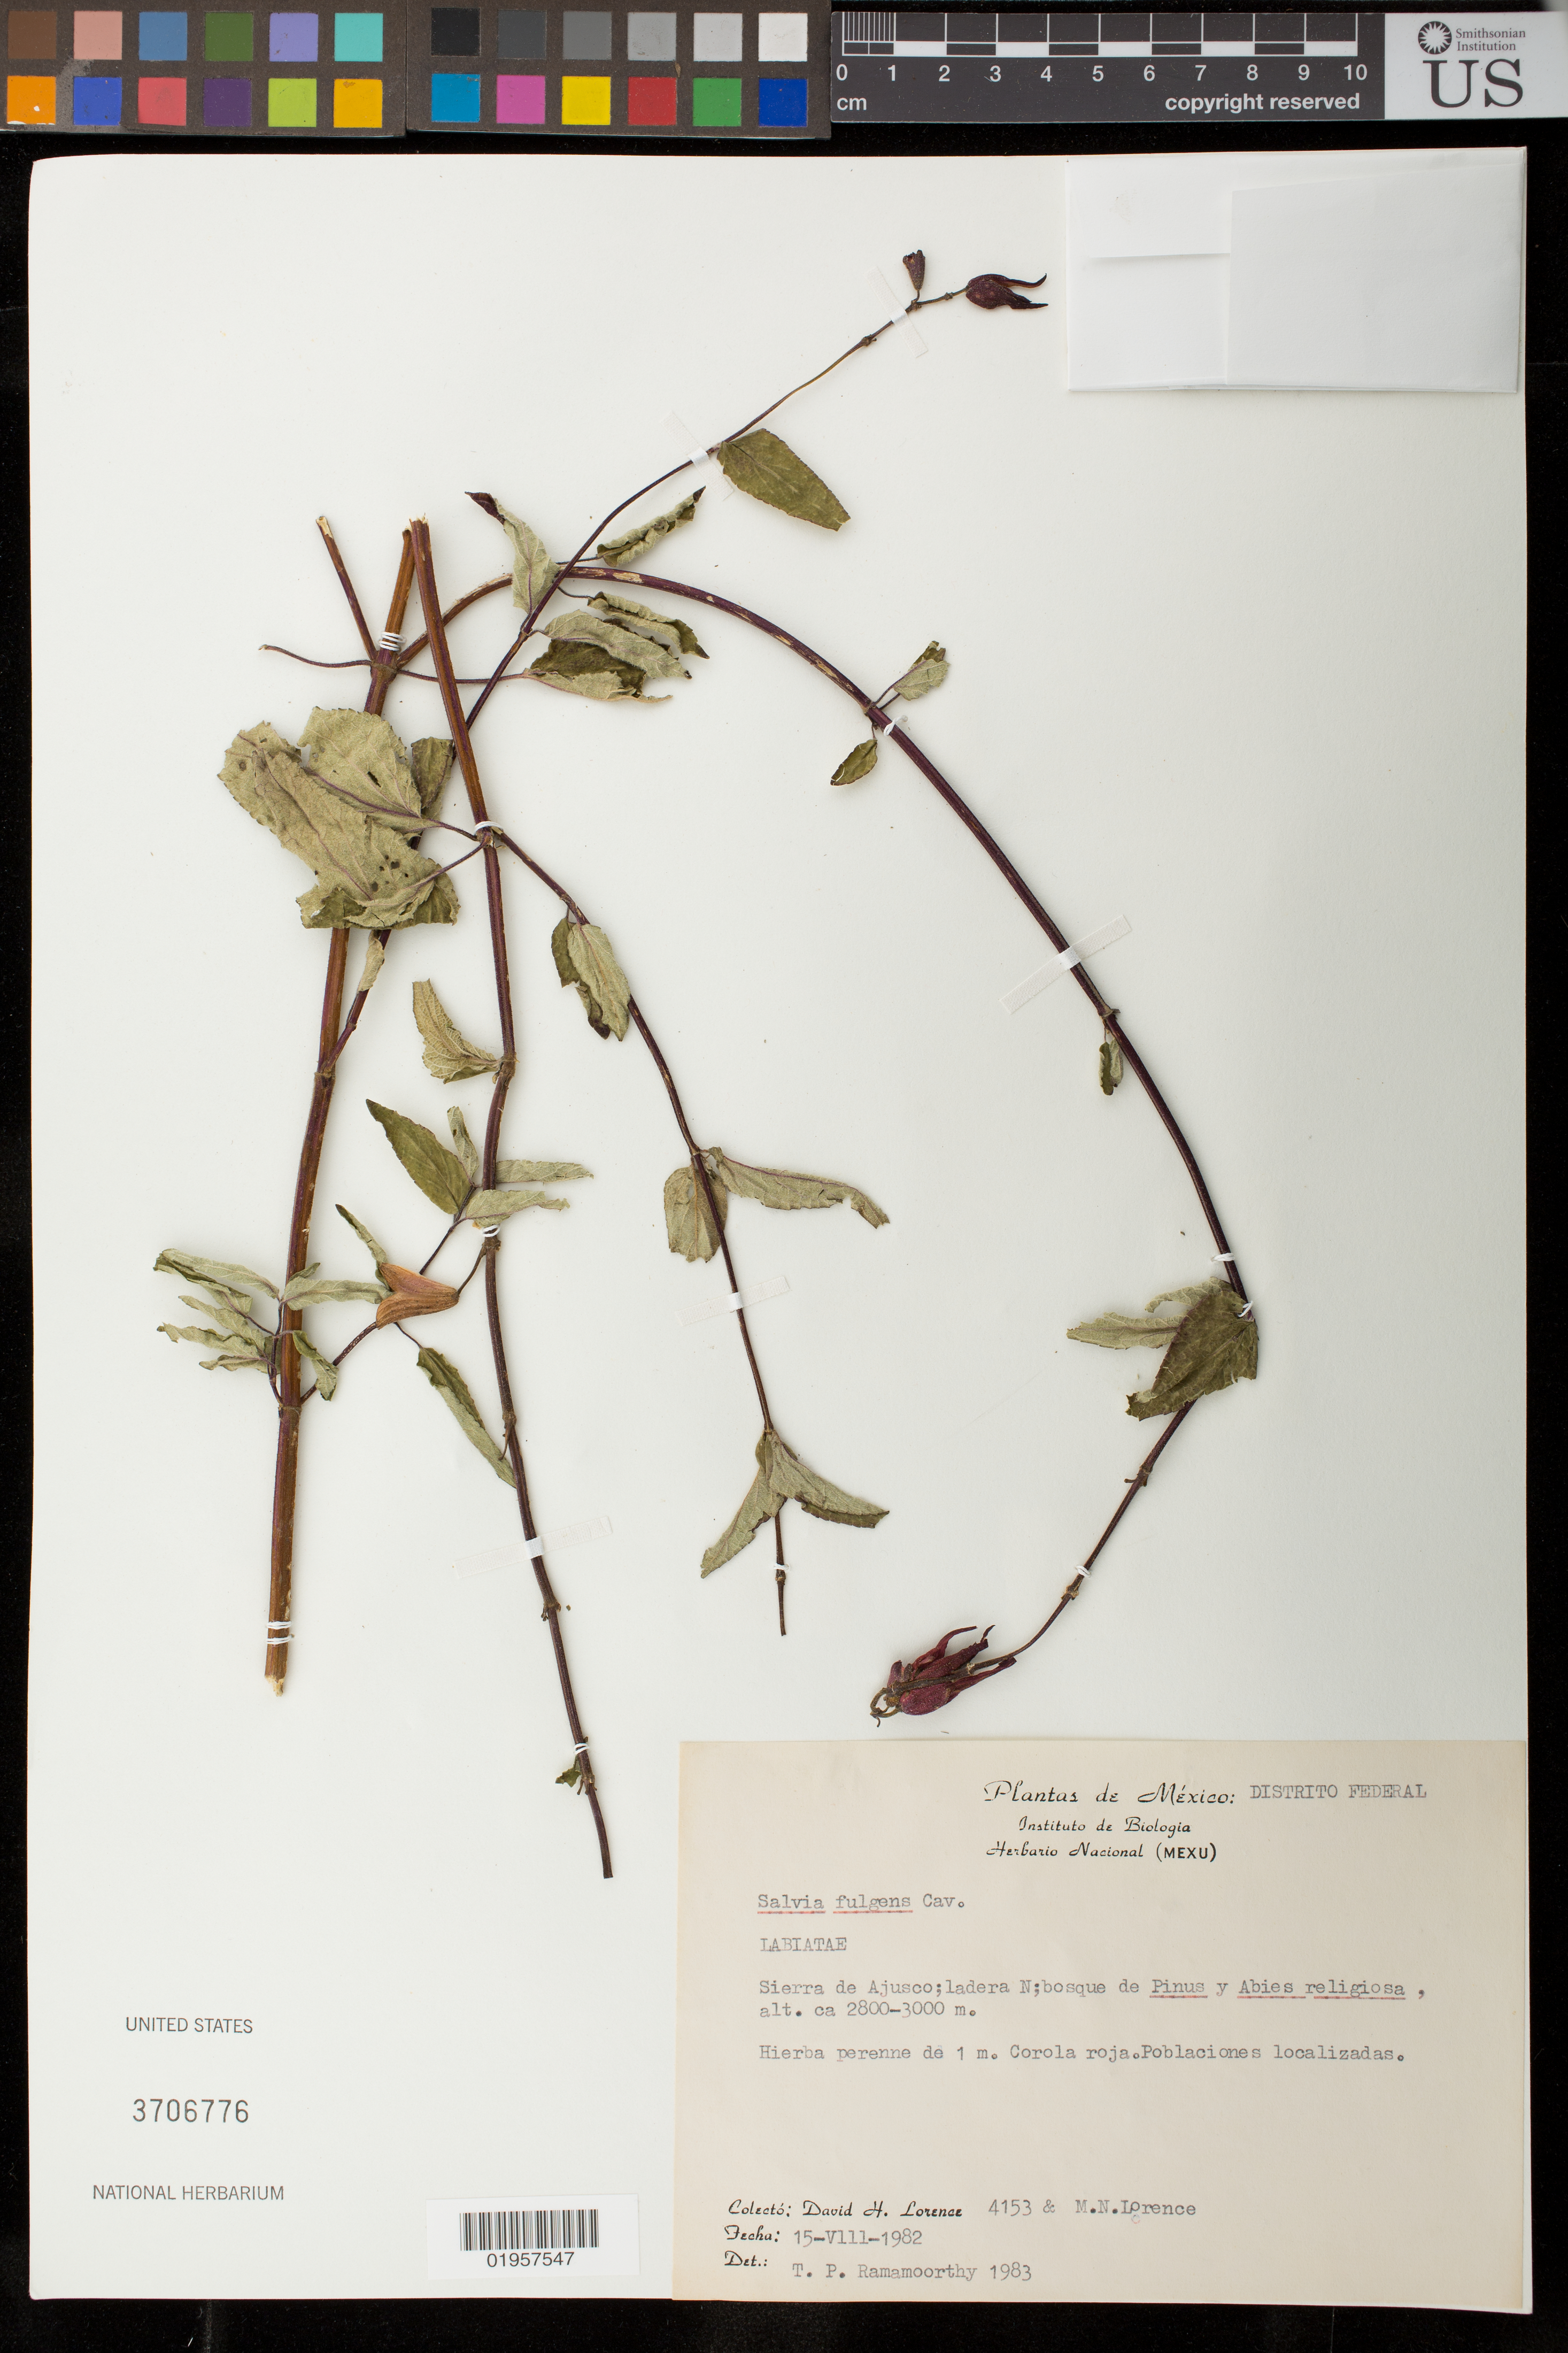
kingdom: Plantae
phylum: Tracheophyta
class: Magnoliopsida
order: Lamiales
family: Lamiaceae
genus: Salvia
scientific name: Salvia fulgens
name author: Cav.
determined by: Ramamoorthy, T. P.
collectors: D. Lorence & M. Lorence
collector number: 4153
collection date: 1982-08-15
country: Mexico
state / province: Distrito Federal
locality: Sierra de Ajusco; ladera N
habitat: Bosque de Pinus y Abies religiosa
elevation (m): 2800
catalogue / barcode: US 3706776